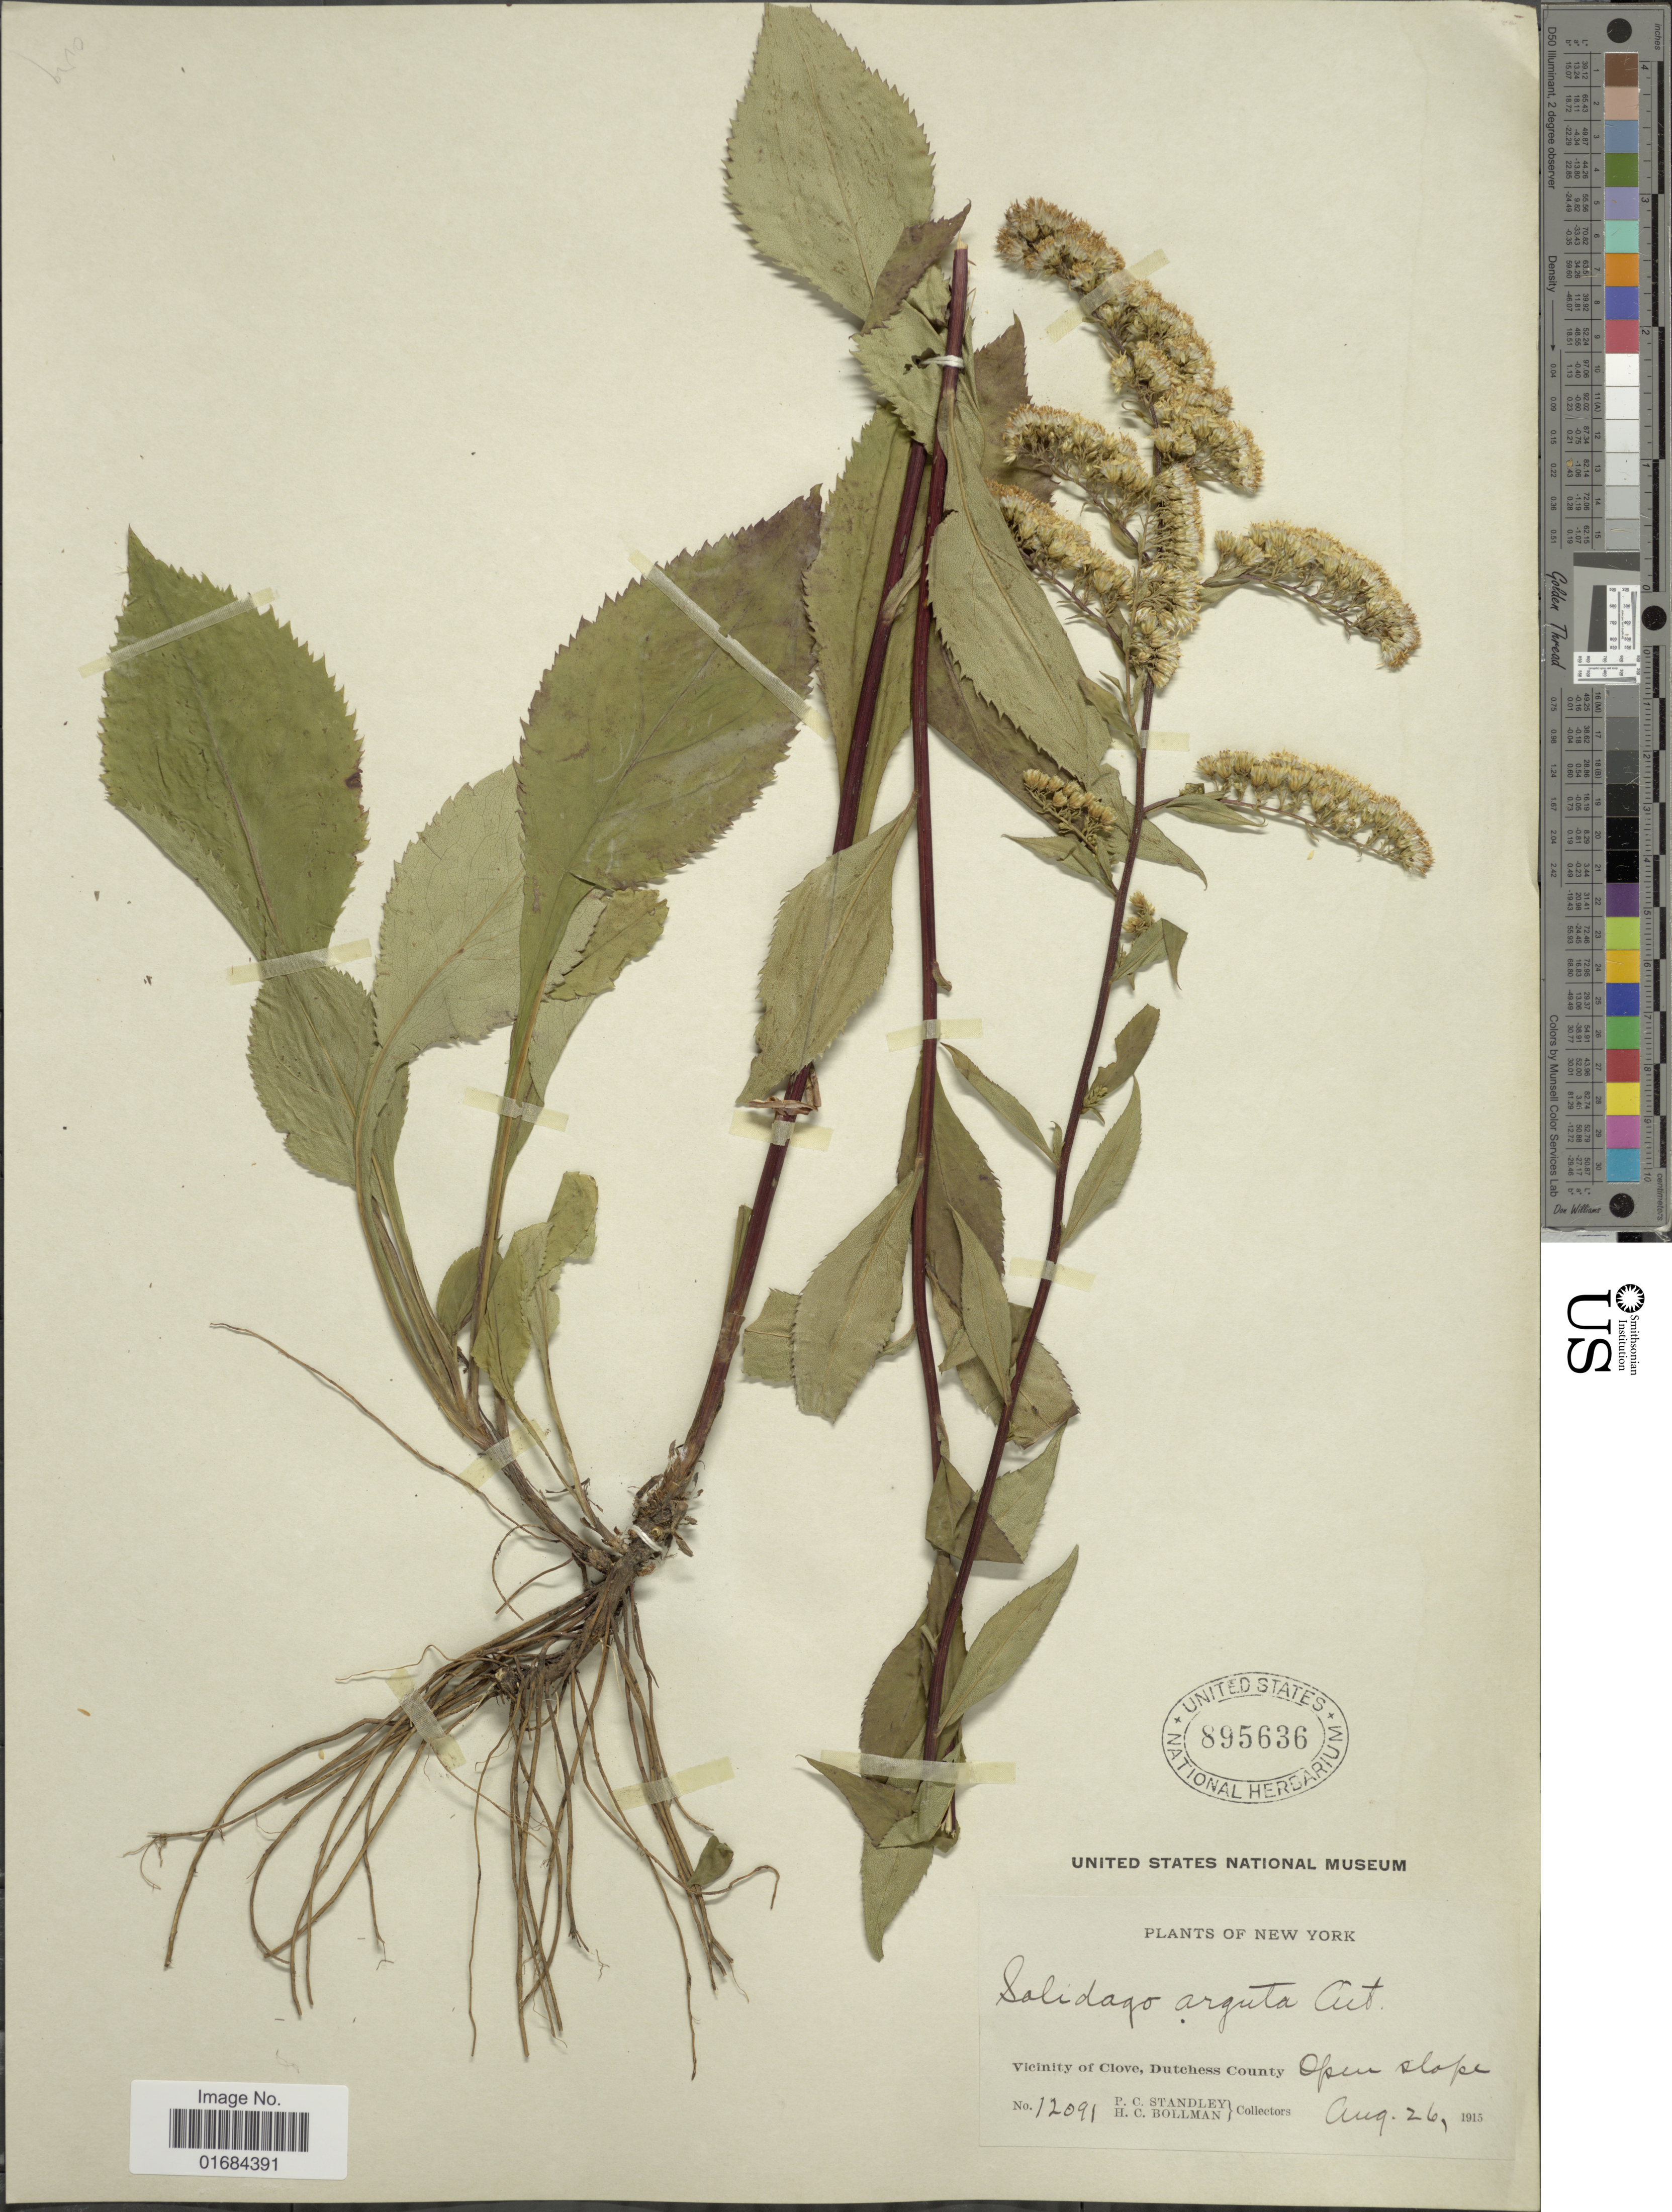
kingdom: Plantae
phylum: Tracheophyta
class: Magnoliopsida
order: Asterales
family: Asteraceae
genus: Solidago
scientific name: Solidago arguta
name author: Aiton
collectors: P. C. Standley & H. C. Bollman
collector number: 12091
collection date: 1915-08-26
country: United States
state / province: New York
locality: Vicinity of Clove, Dutchess County, Open slope.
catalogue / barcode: US 895636